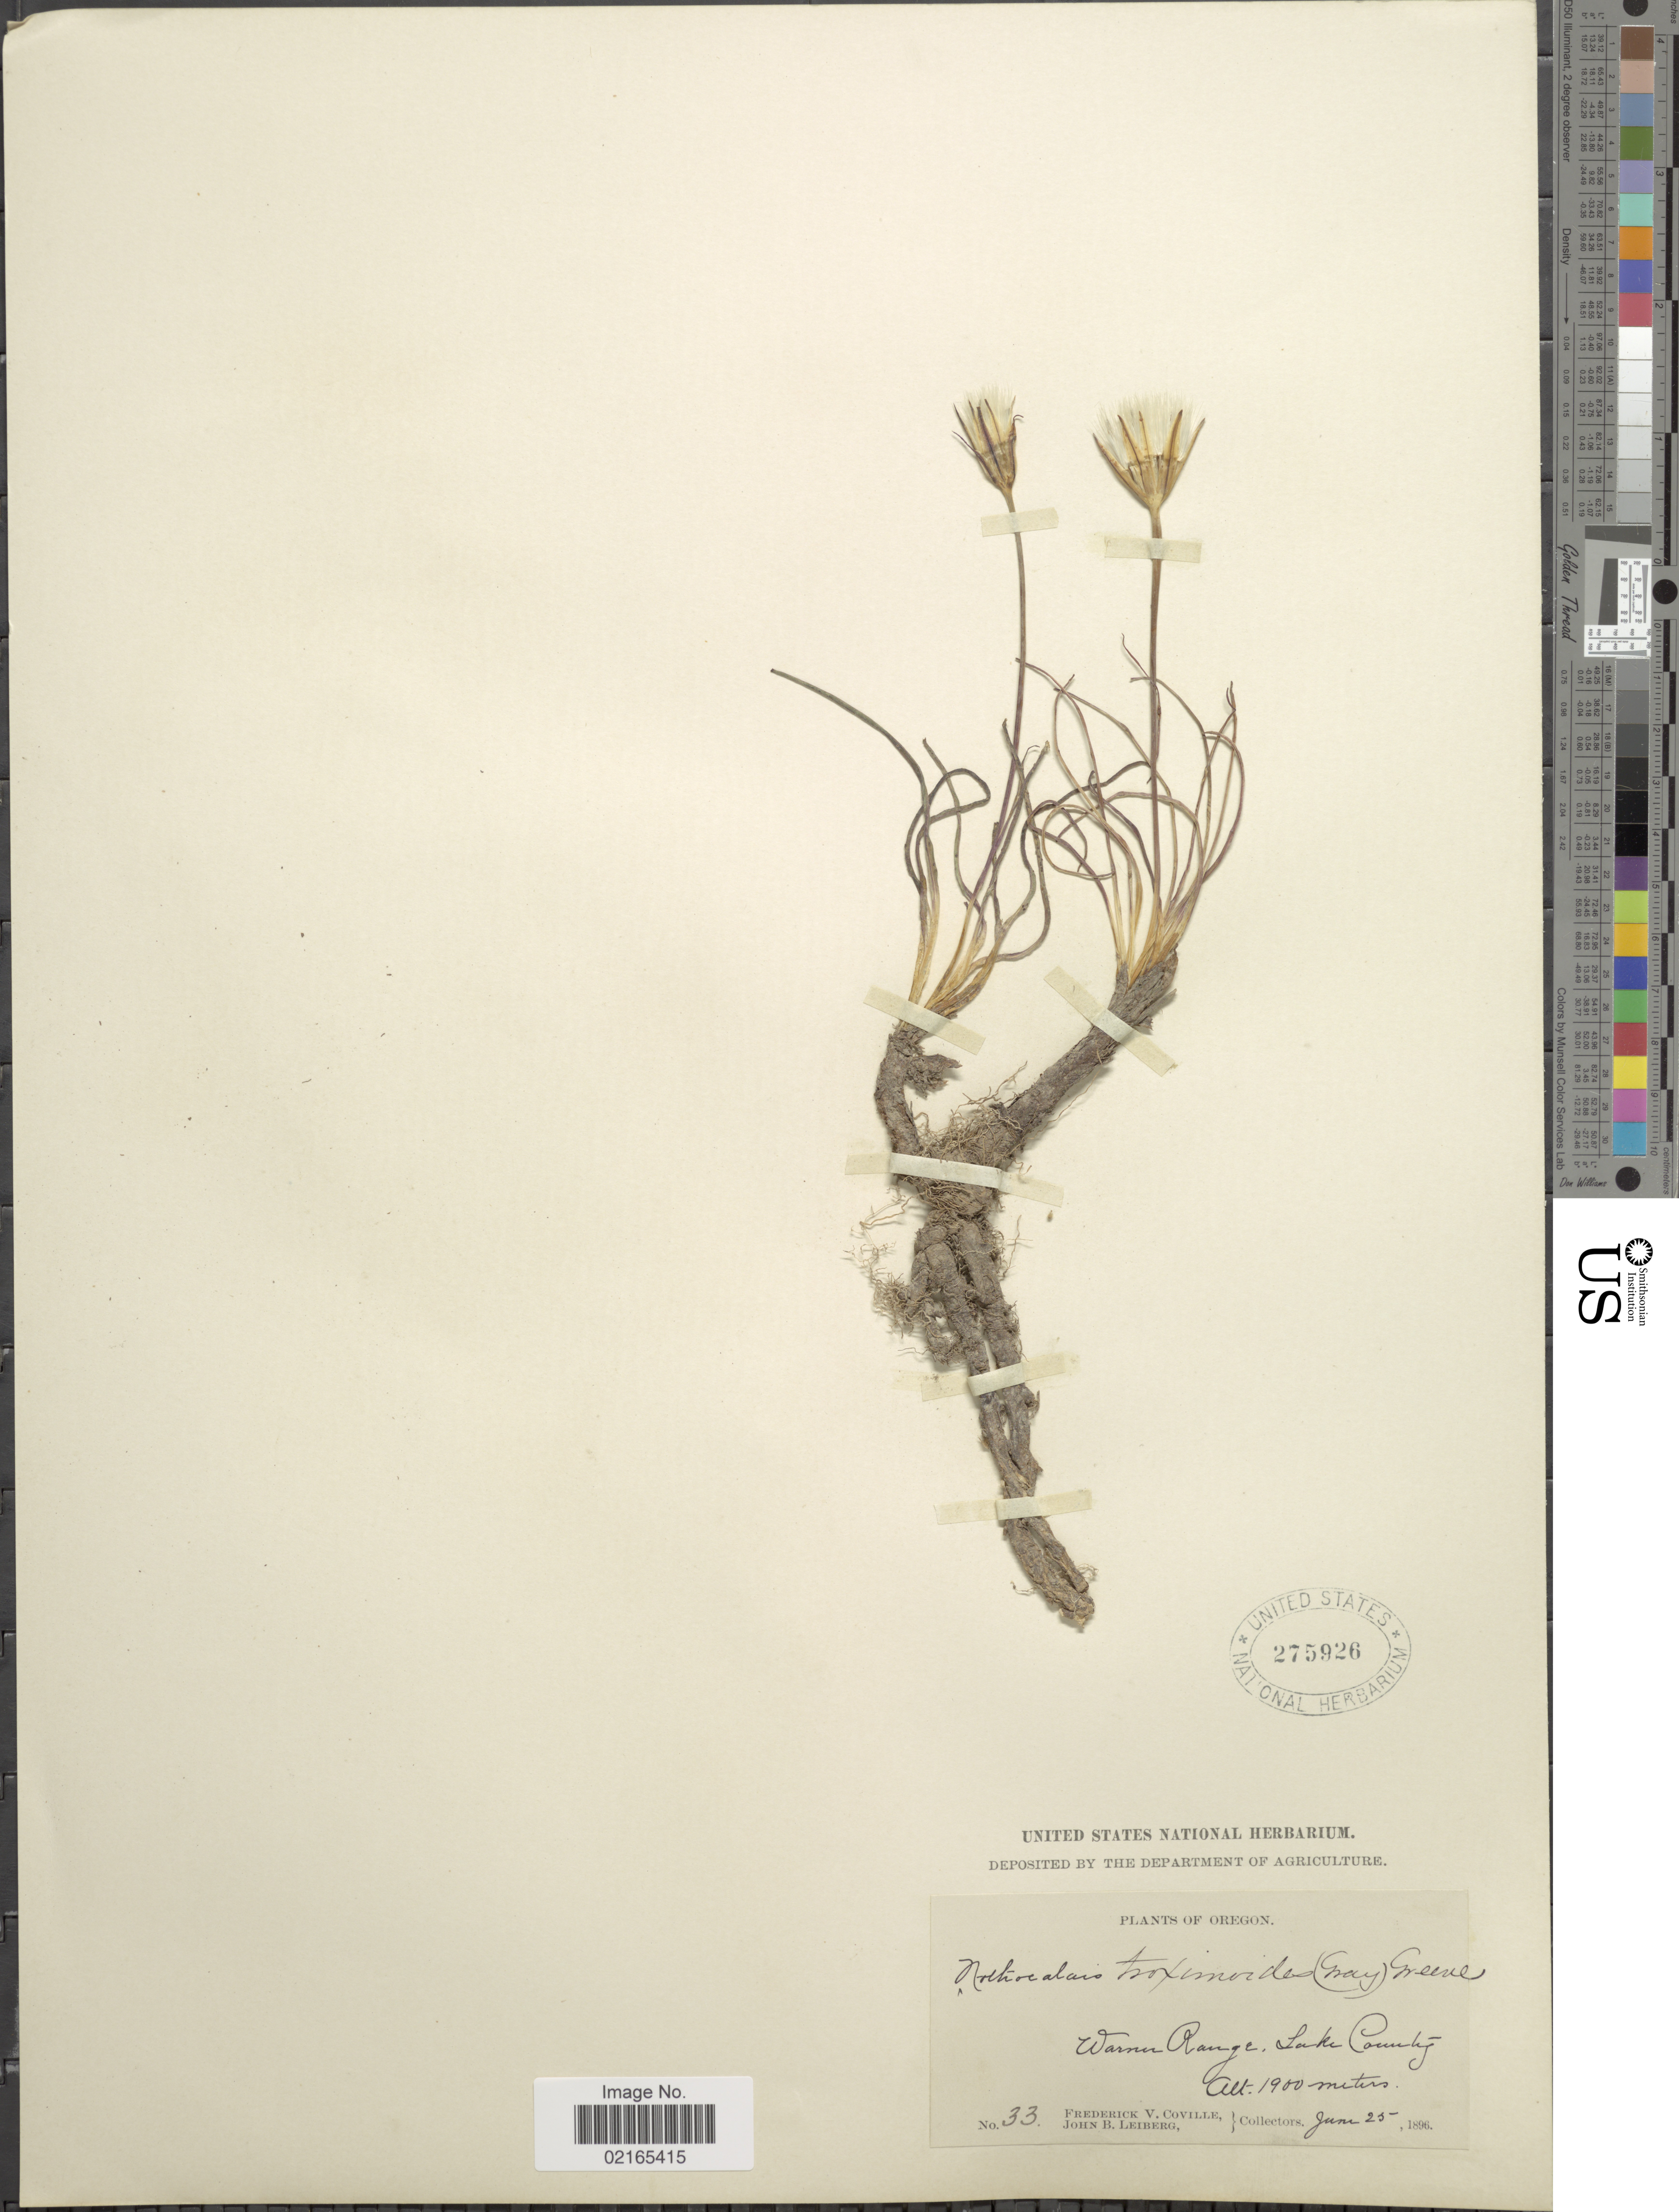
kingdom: Plantae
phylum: Tracheophyta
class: Magnoliopsida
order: Asterales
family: Asteraceae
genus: Nothocalais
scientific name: Nothocalais troximoides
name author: (A. Gray) Greene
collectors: F. V. Coville & J. B. Leiberg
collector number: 33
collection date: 1896-06-25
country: United States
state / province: Oregon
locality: Warner Range, Lake County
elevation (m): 1900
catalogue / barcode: US 275926